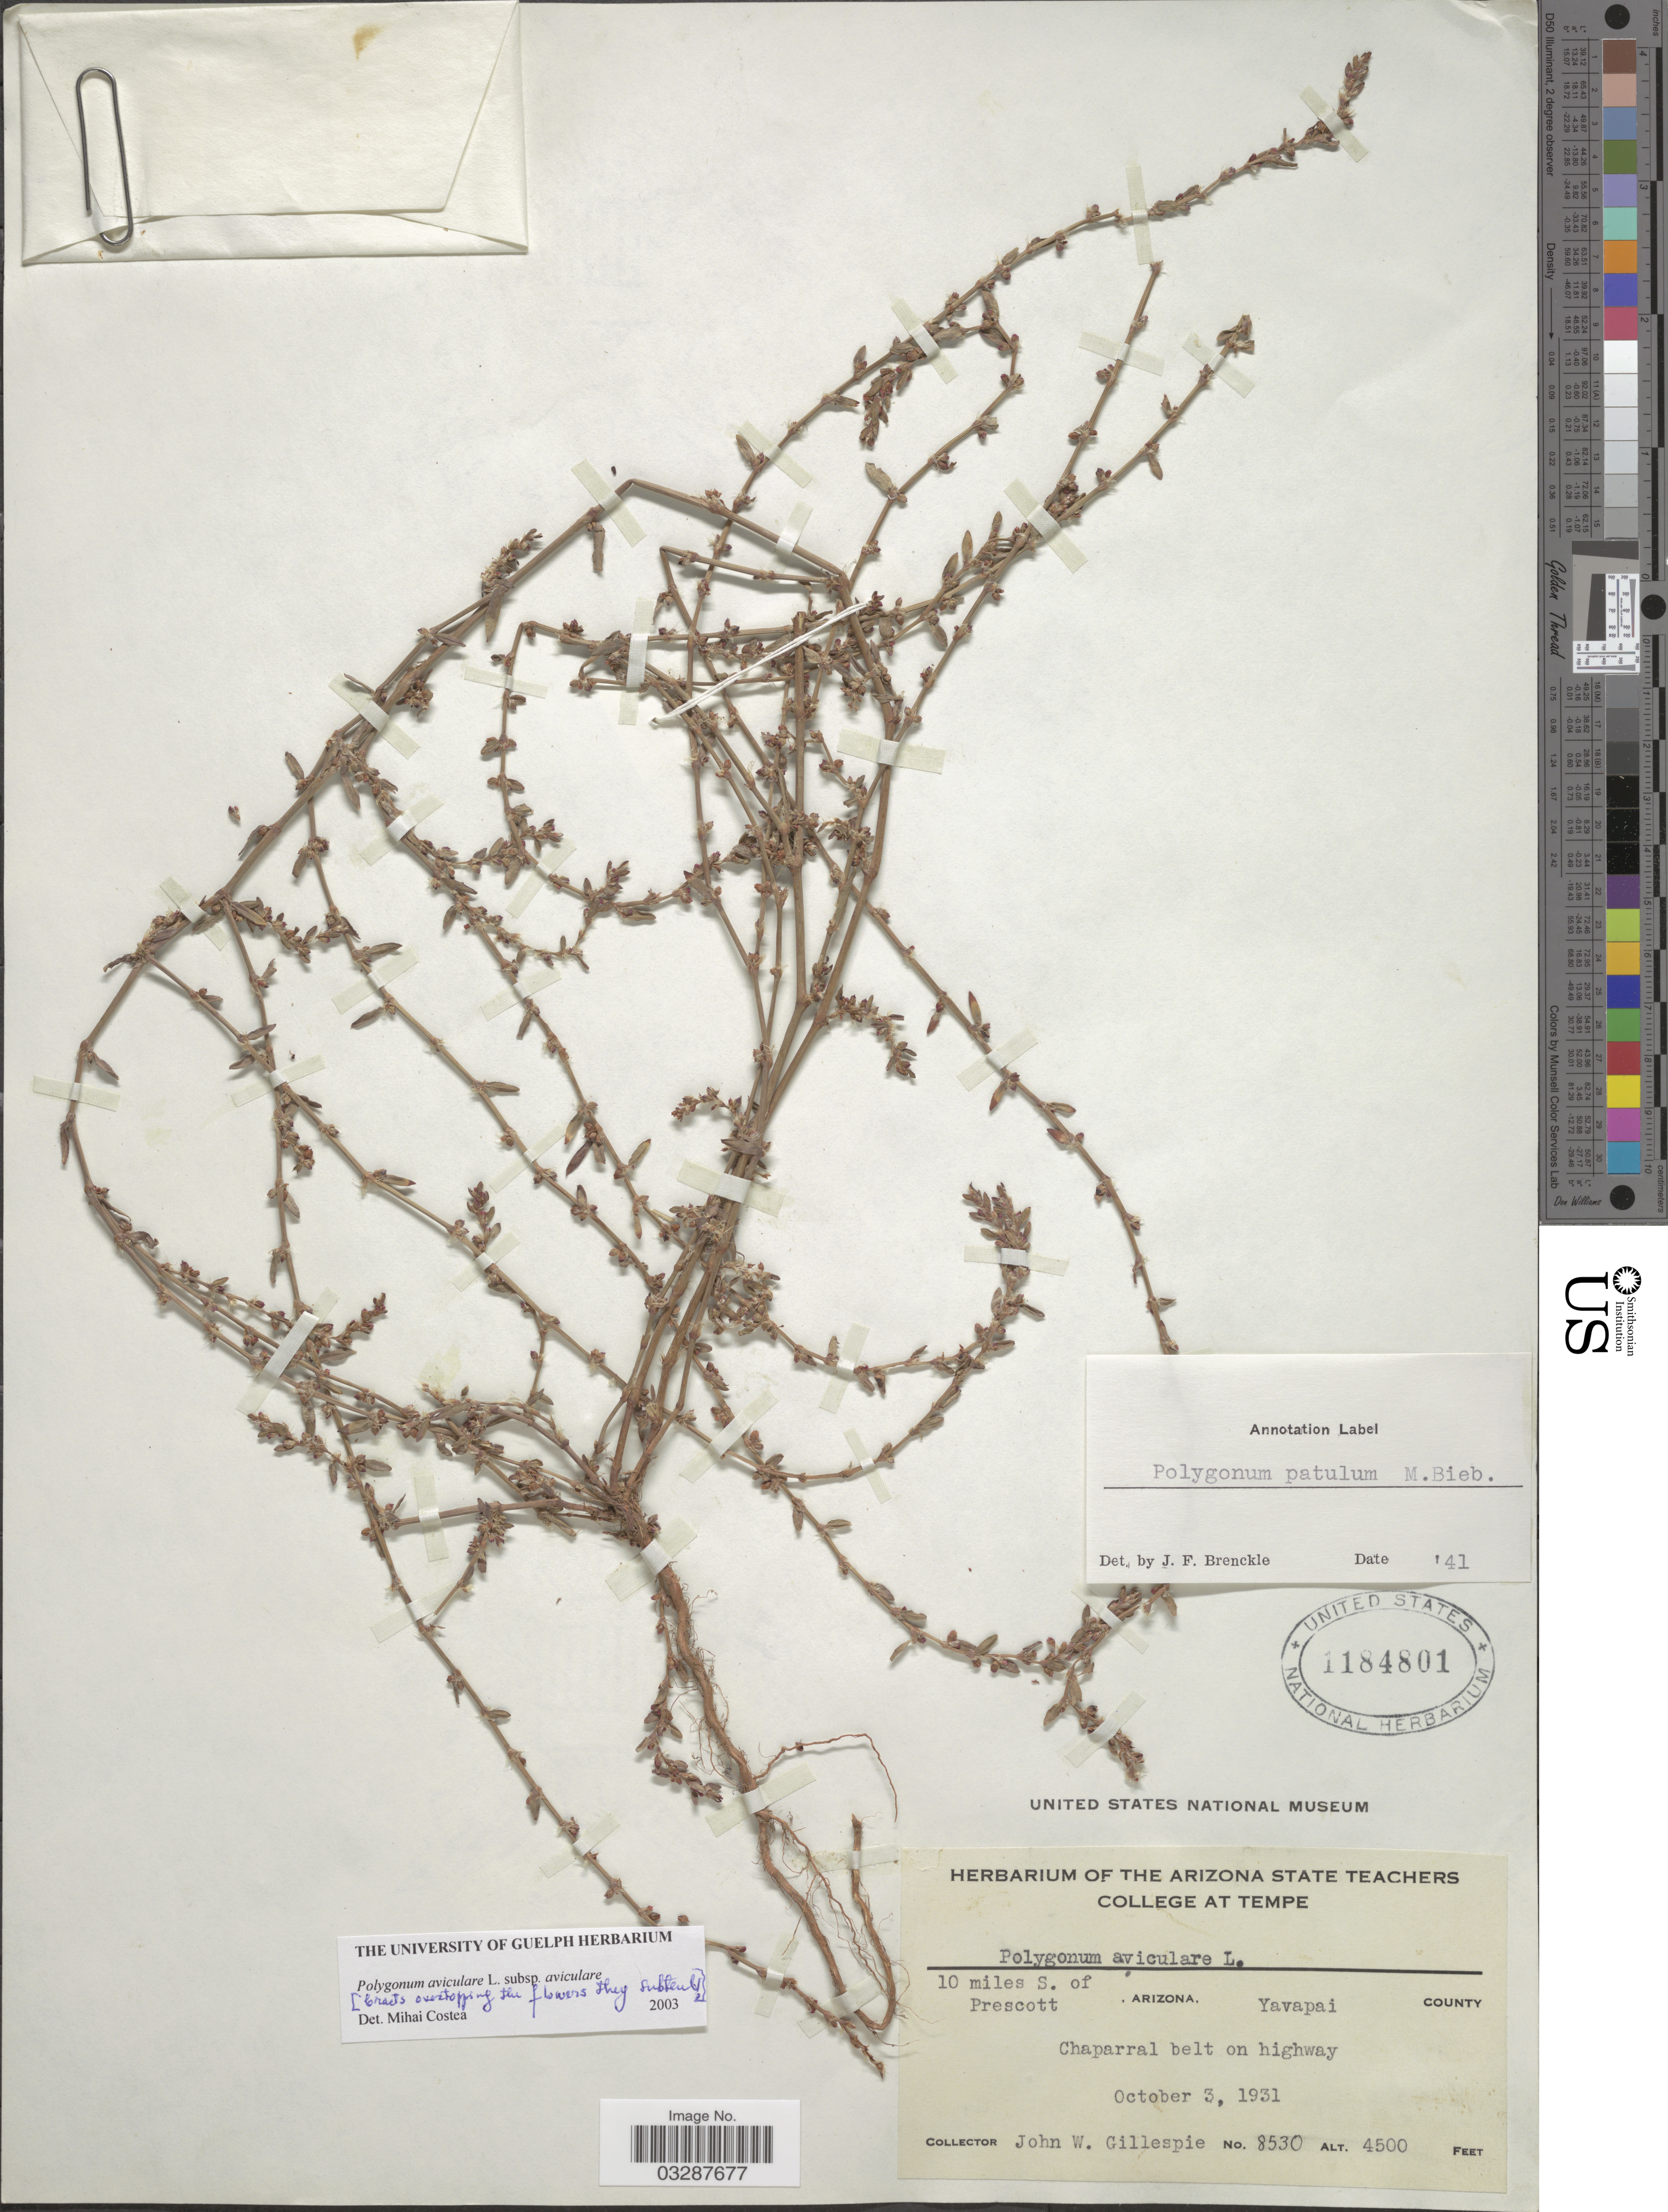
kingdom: Plantae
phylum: Tracheophyta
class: Magnoliopsida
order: Caryophyllales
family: Polygonaceae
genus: Polygonum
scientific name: Polygonum aviculare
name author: L.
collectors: J. W. Gillespie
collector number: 8530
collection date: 1931-10-03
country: United States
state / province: Arizona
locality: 10 miles S. of Prescott, Arizona, Yavapai County. Chaparral belt on highway.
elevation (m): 1372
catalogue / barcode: US 1184801